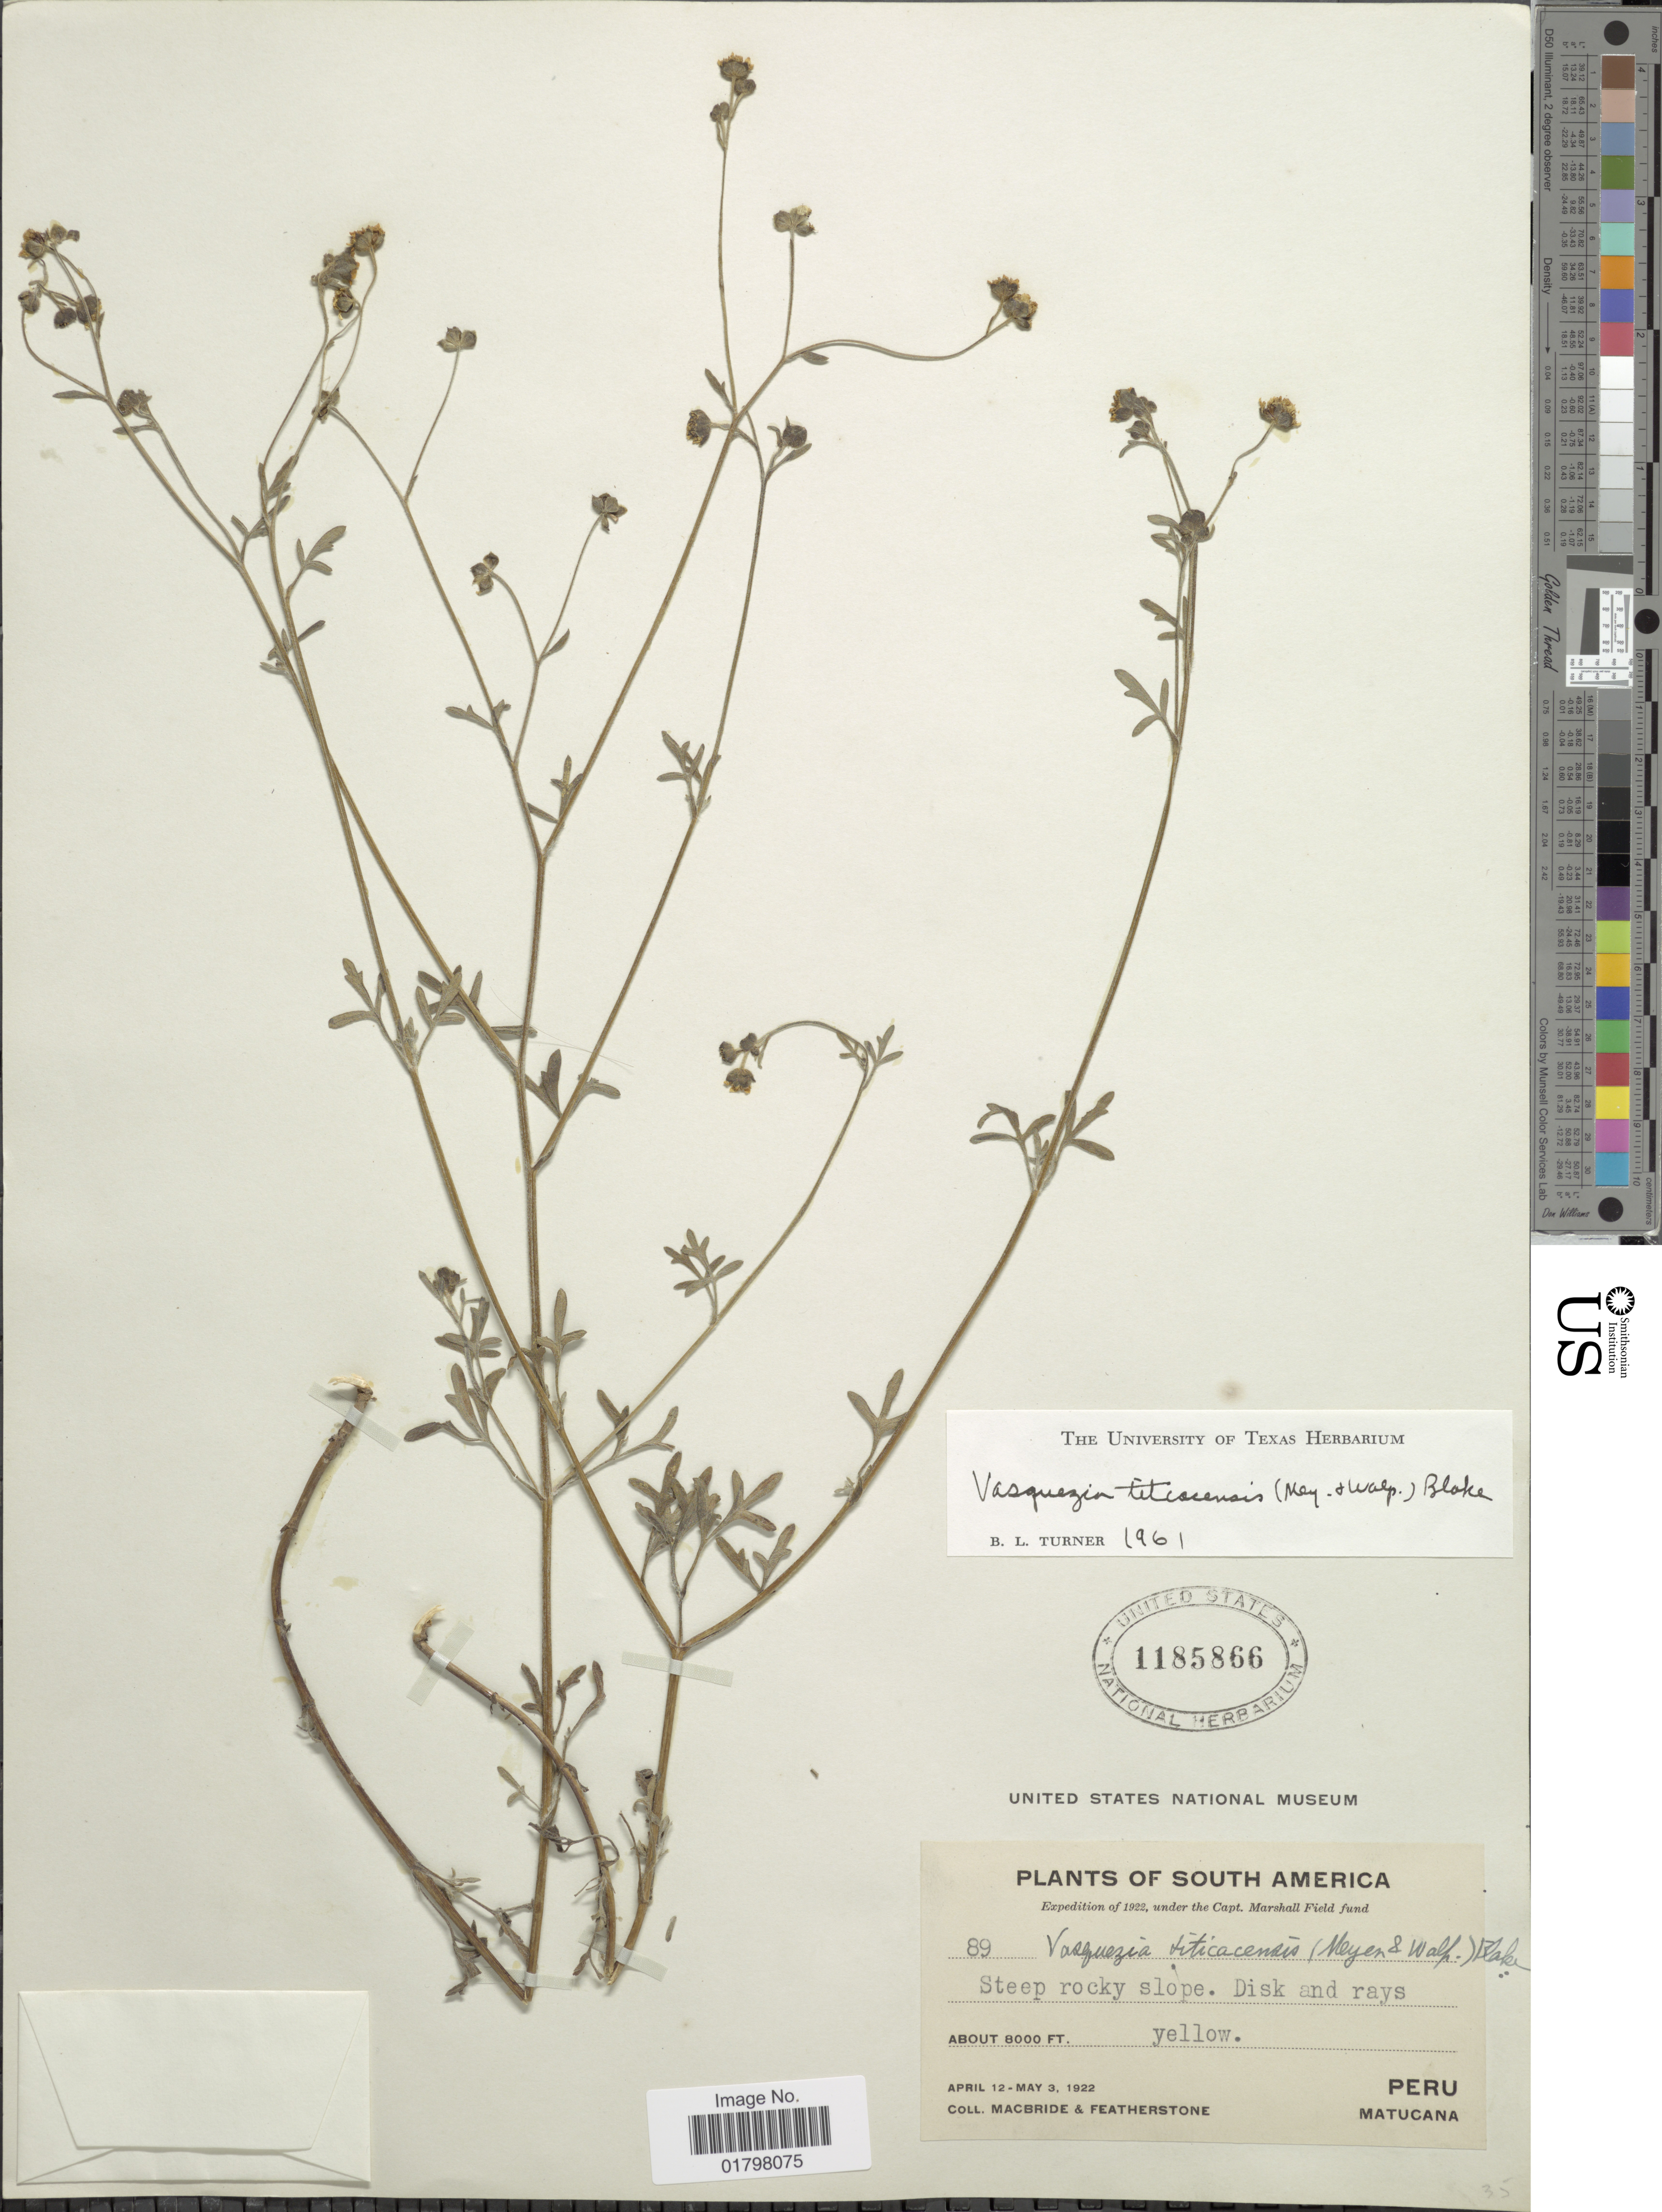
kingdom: Plantae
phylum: Tracheophyta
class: Magnoliopsida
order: Asterales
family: Asteraceae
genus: Vasquesia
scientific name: Vasquesia titicacensis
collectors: Macbride, -- & -. Featherstone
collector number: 89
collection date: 1922-04-12/1922-05-03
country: Peru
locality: Steep rocky slope. Disk and rays. Peru, Matucana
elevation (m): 2438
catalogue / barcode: US 1185866